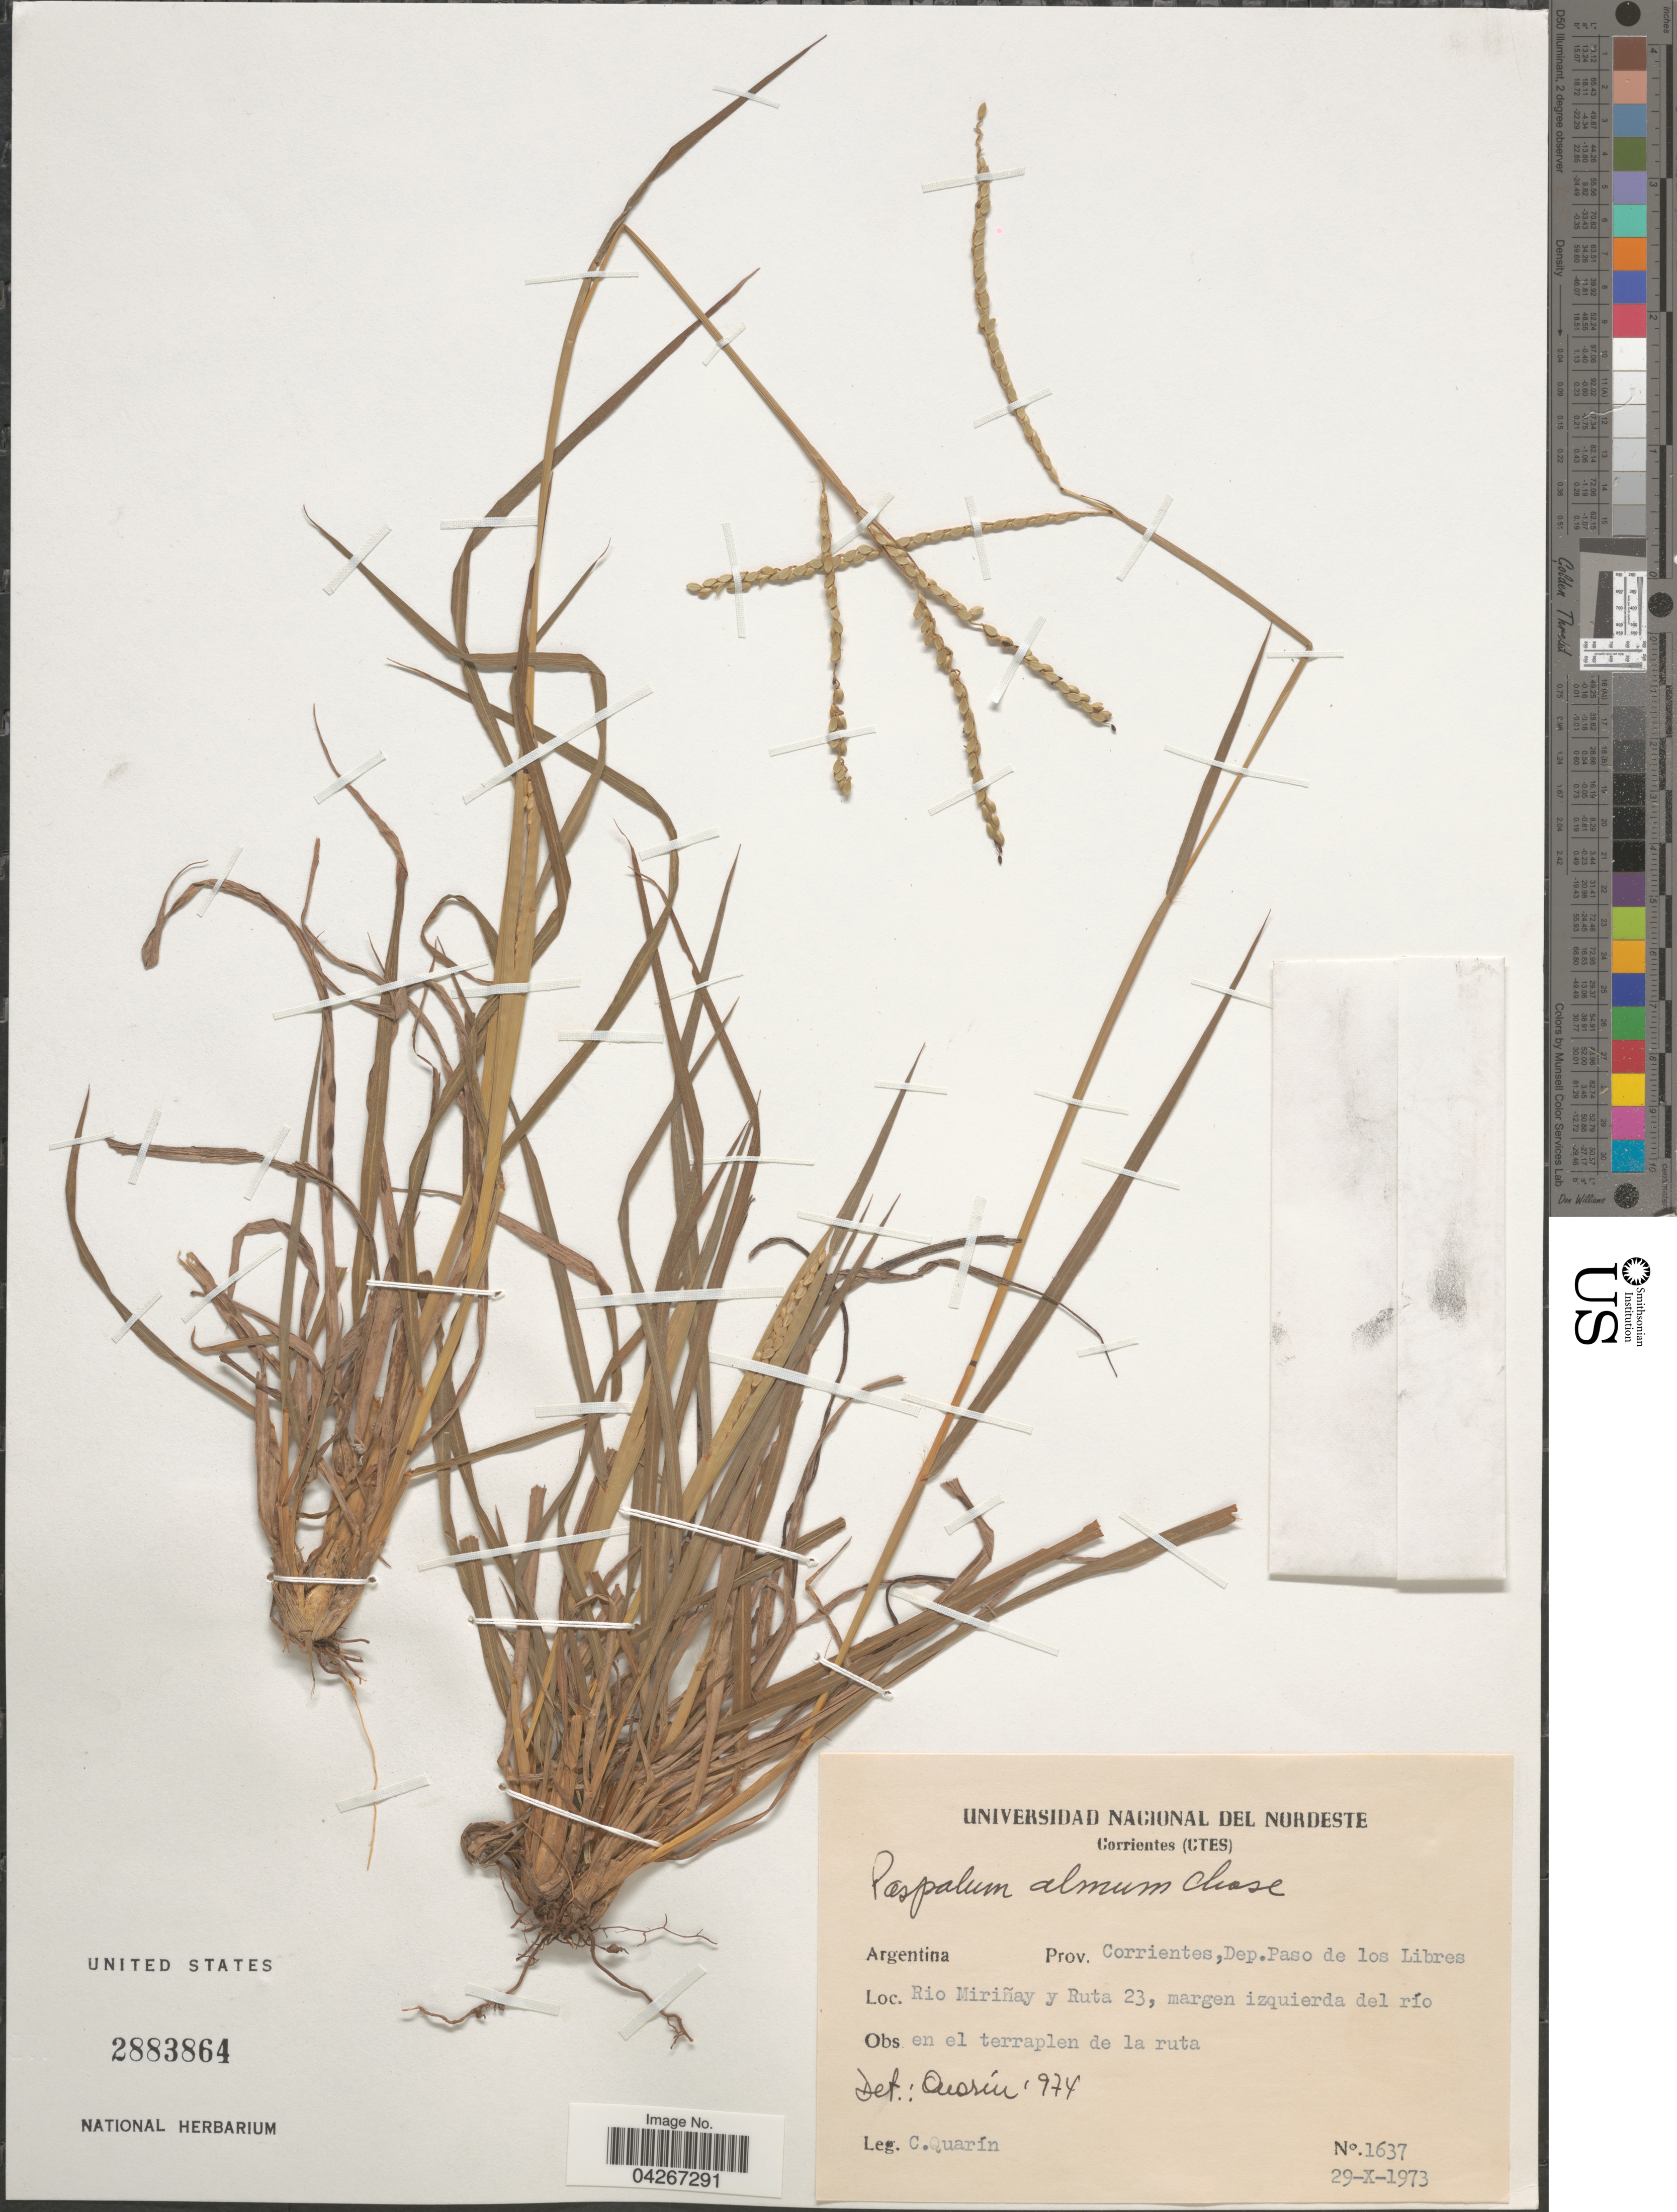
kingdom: Plantae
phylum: Tracheophyta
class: Liliopsida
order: Poales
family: Poaceae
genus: Paspalum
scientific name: Paspalum almum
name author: Chase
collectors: C. Quarín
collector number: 1637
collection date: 1973-10-29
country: Argentina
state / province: Corrientes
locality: Dep.Paso de los Libres. Rio Miriñay y Ruta 23, margen izquierda del río.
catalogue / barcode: US 2883864